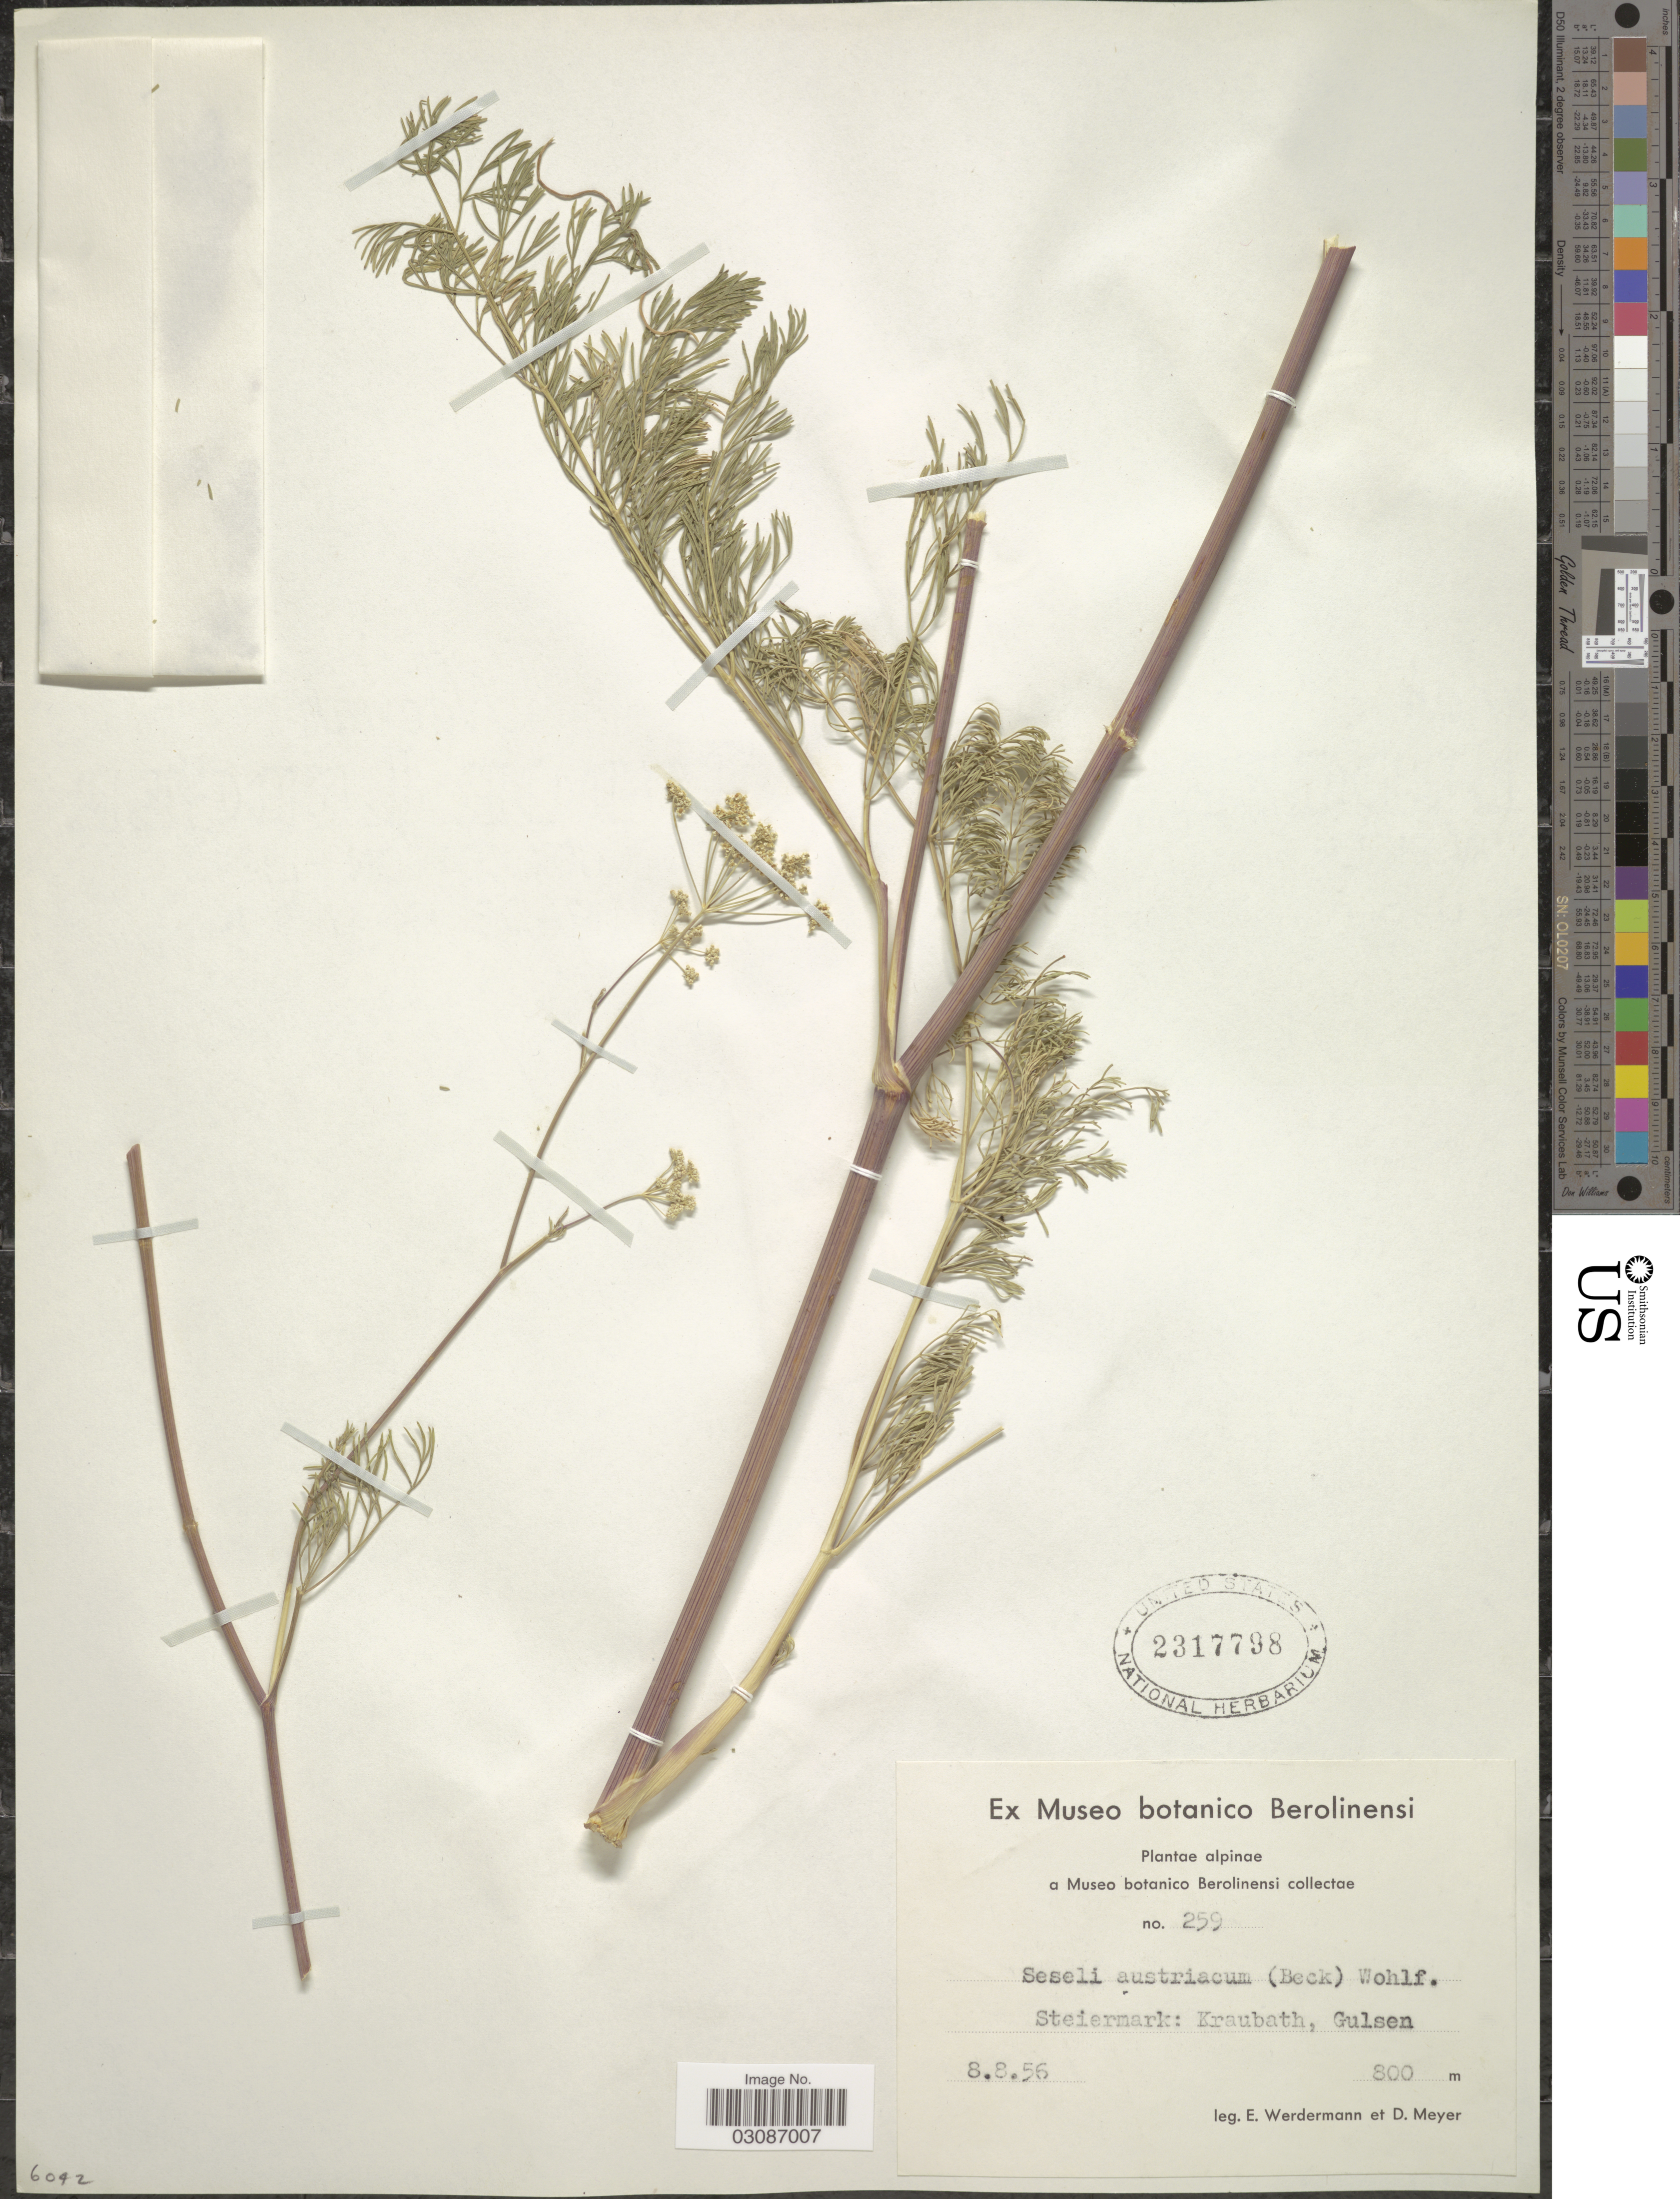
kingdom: Plantae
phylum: Tracheophyta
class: Magnoliopsida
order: Apiales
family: Apiaceae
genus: Seseli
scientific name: Seseli austriacum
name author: Wohlf.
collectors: E. Werdermann & D. Meyer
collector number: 259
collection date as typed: Transcribed d/m/y: 8/8/56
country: Austria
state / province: Steiermark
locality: Kraubath, Gulsen.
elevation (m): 800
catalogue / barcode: US 2317798